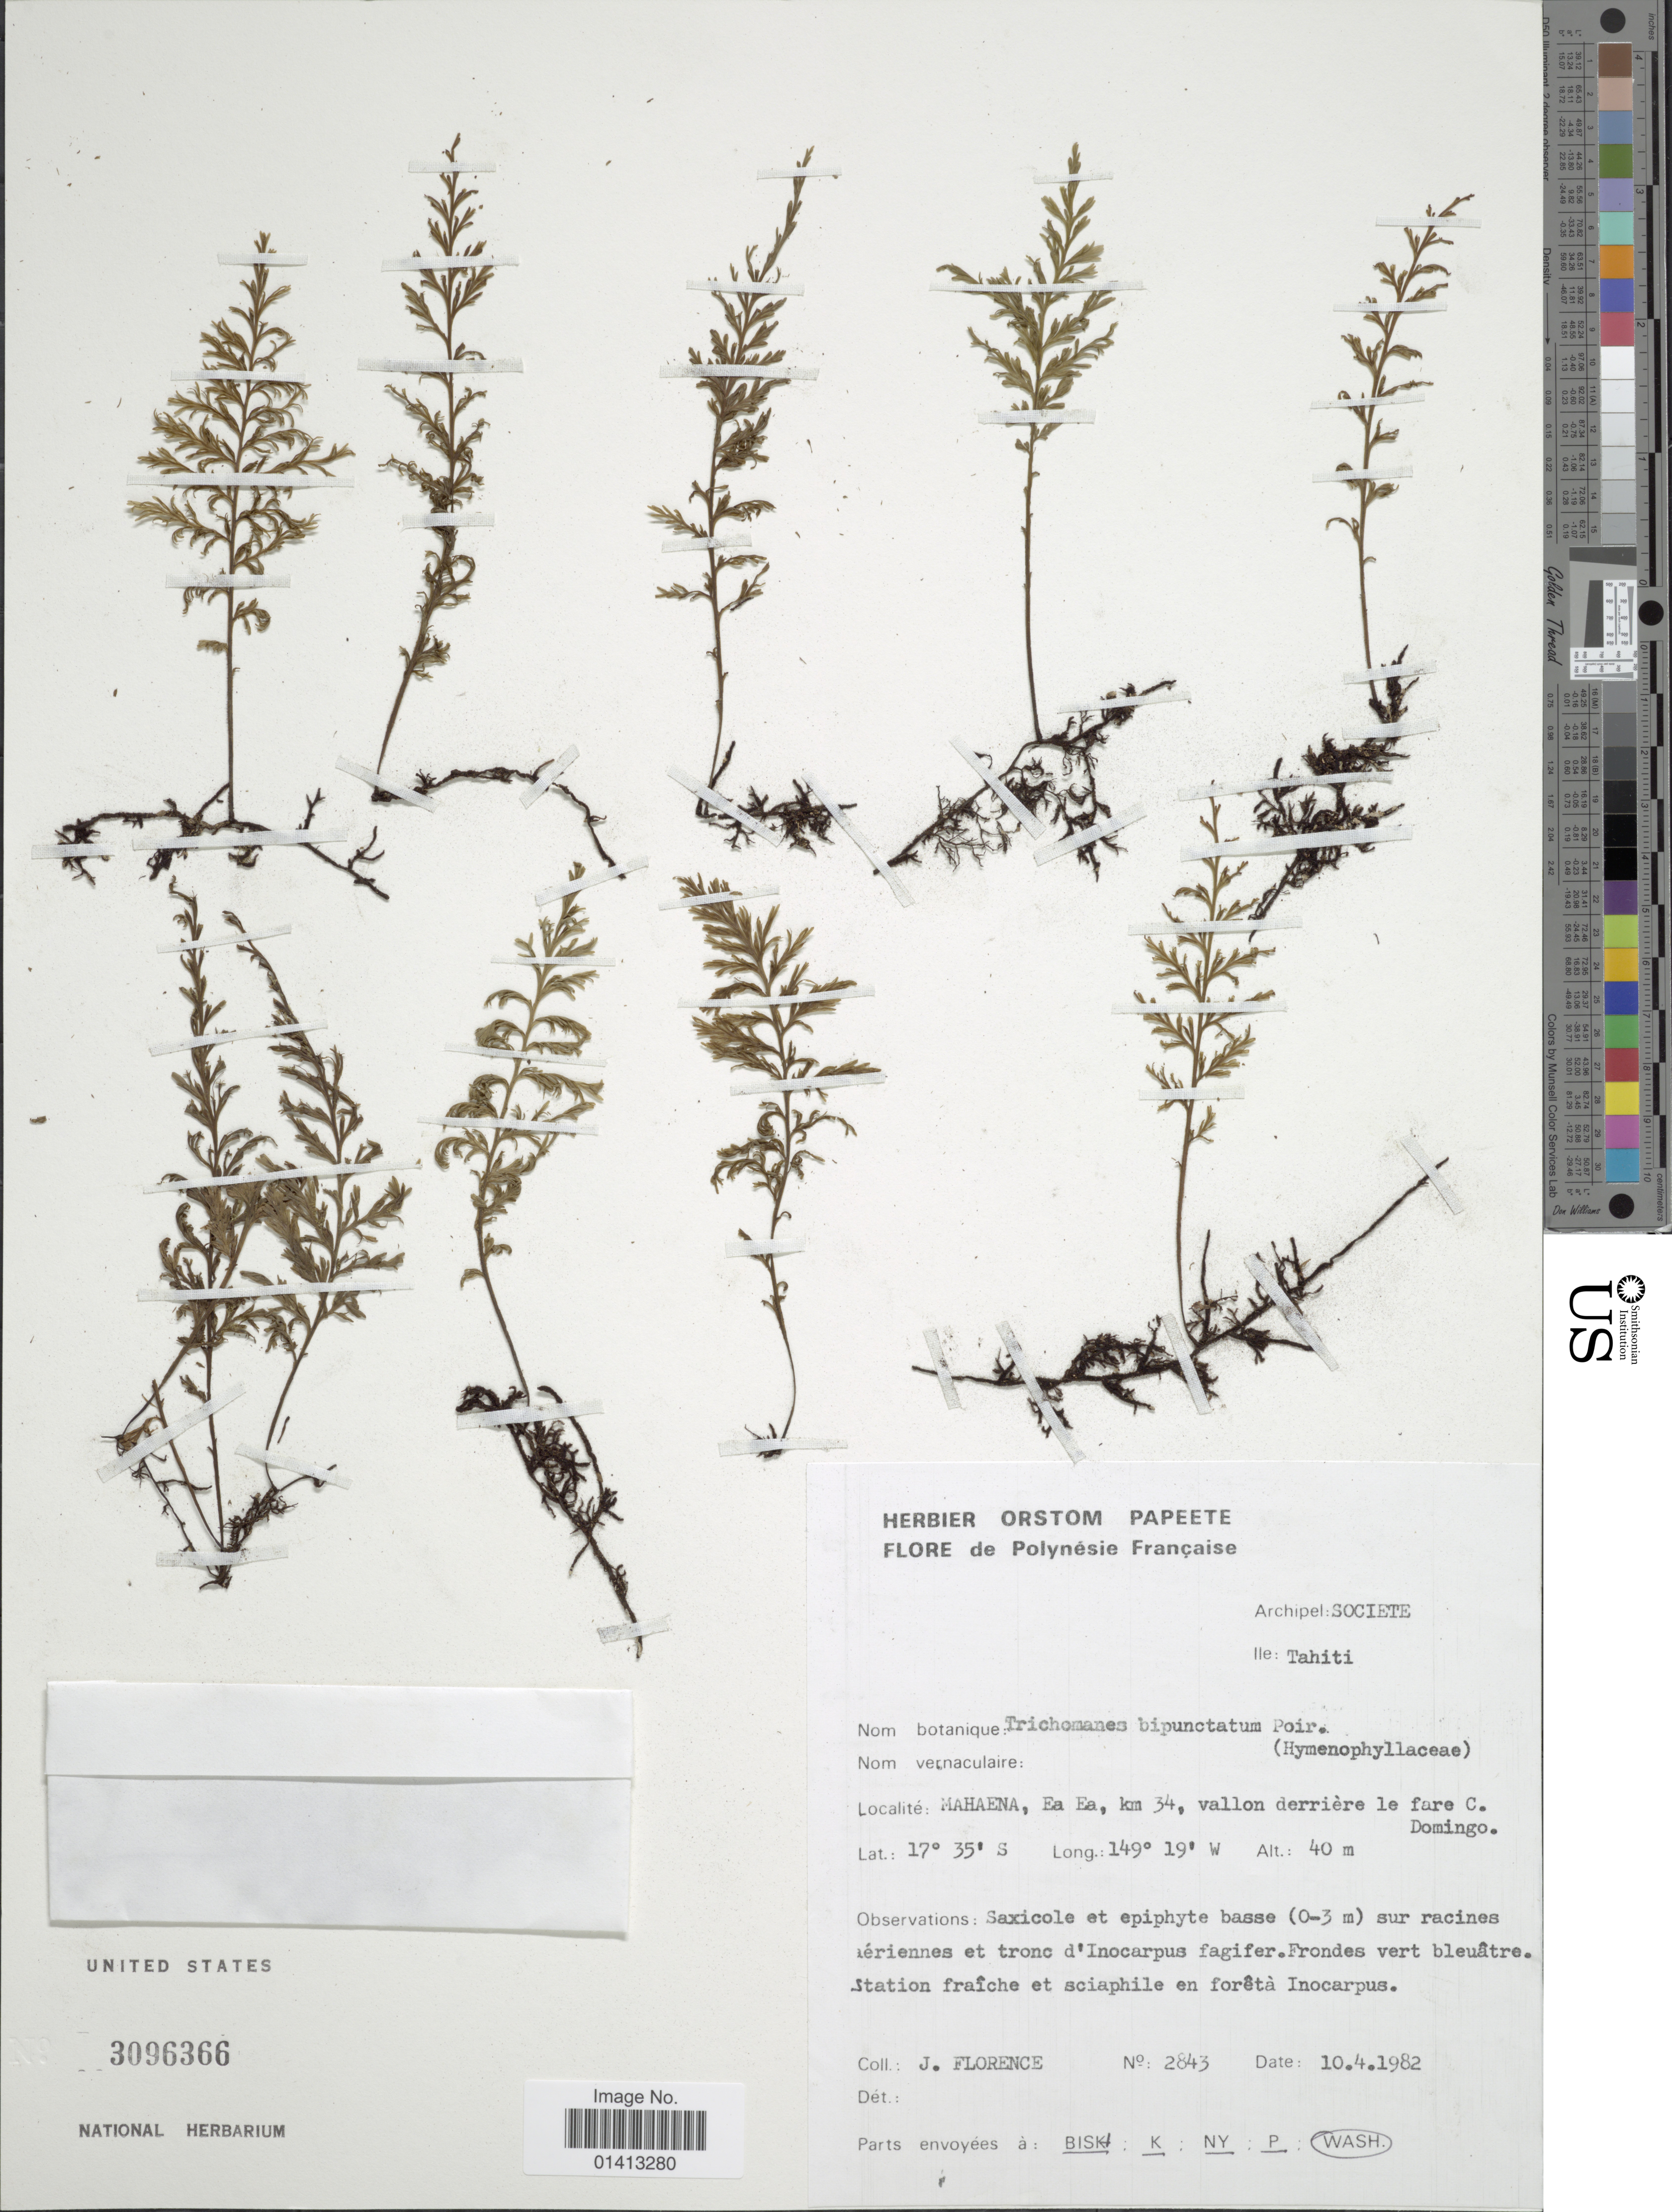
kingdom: Plantae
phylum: Tracheophyta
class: Polypodiopsida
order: Hymenophyllales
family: Hymenophyllaceae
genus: Crepidomanes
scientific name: Crepidomanes bipunctatum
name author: (Poir.) Copel.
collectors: J. Florence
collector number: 2843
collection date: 1982-04-10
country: French Polynesia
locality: Archipel: Scoiete, Ile: Tahiti, Mahaena. Ea Ea, km 34, vallon derrière le fare C. Domingo.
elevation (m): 40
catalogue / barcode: US 3096366